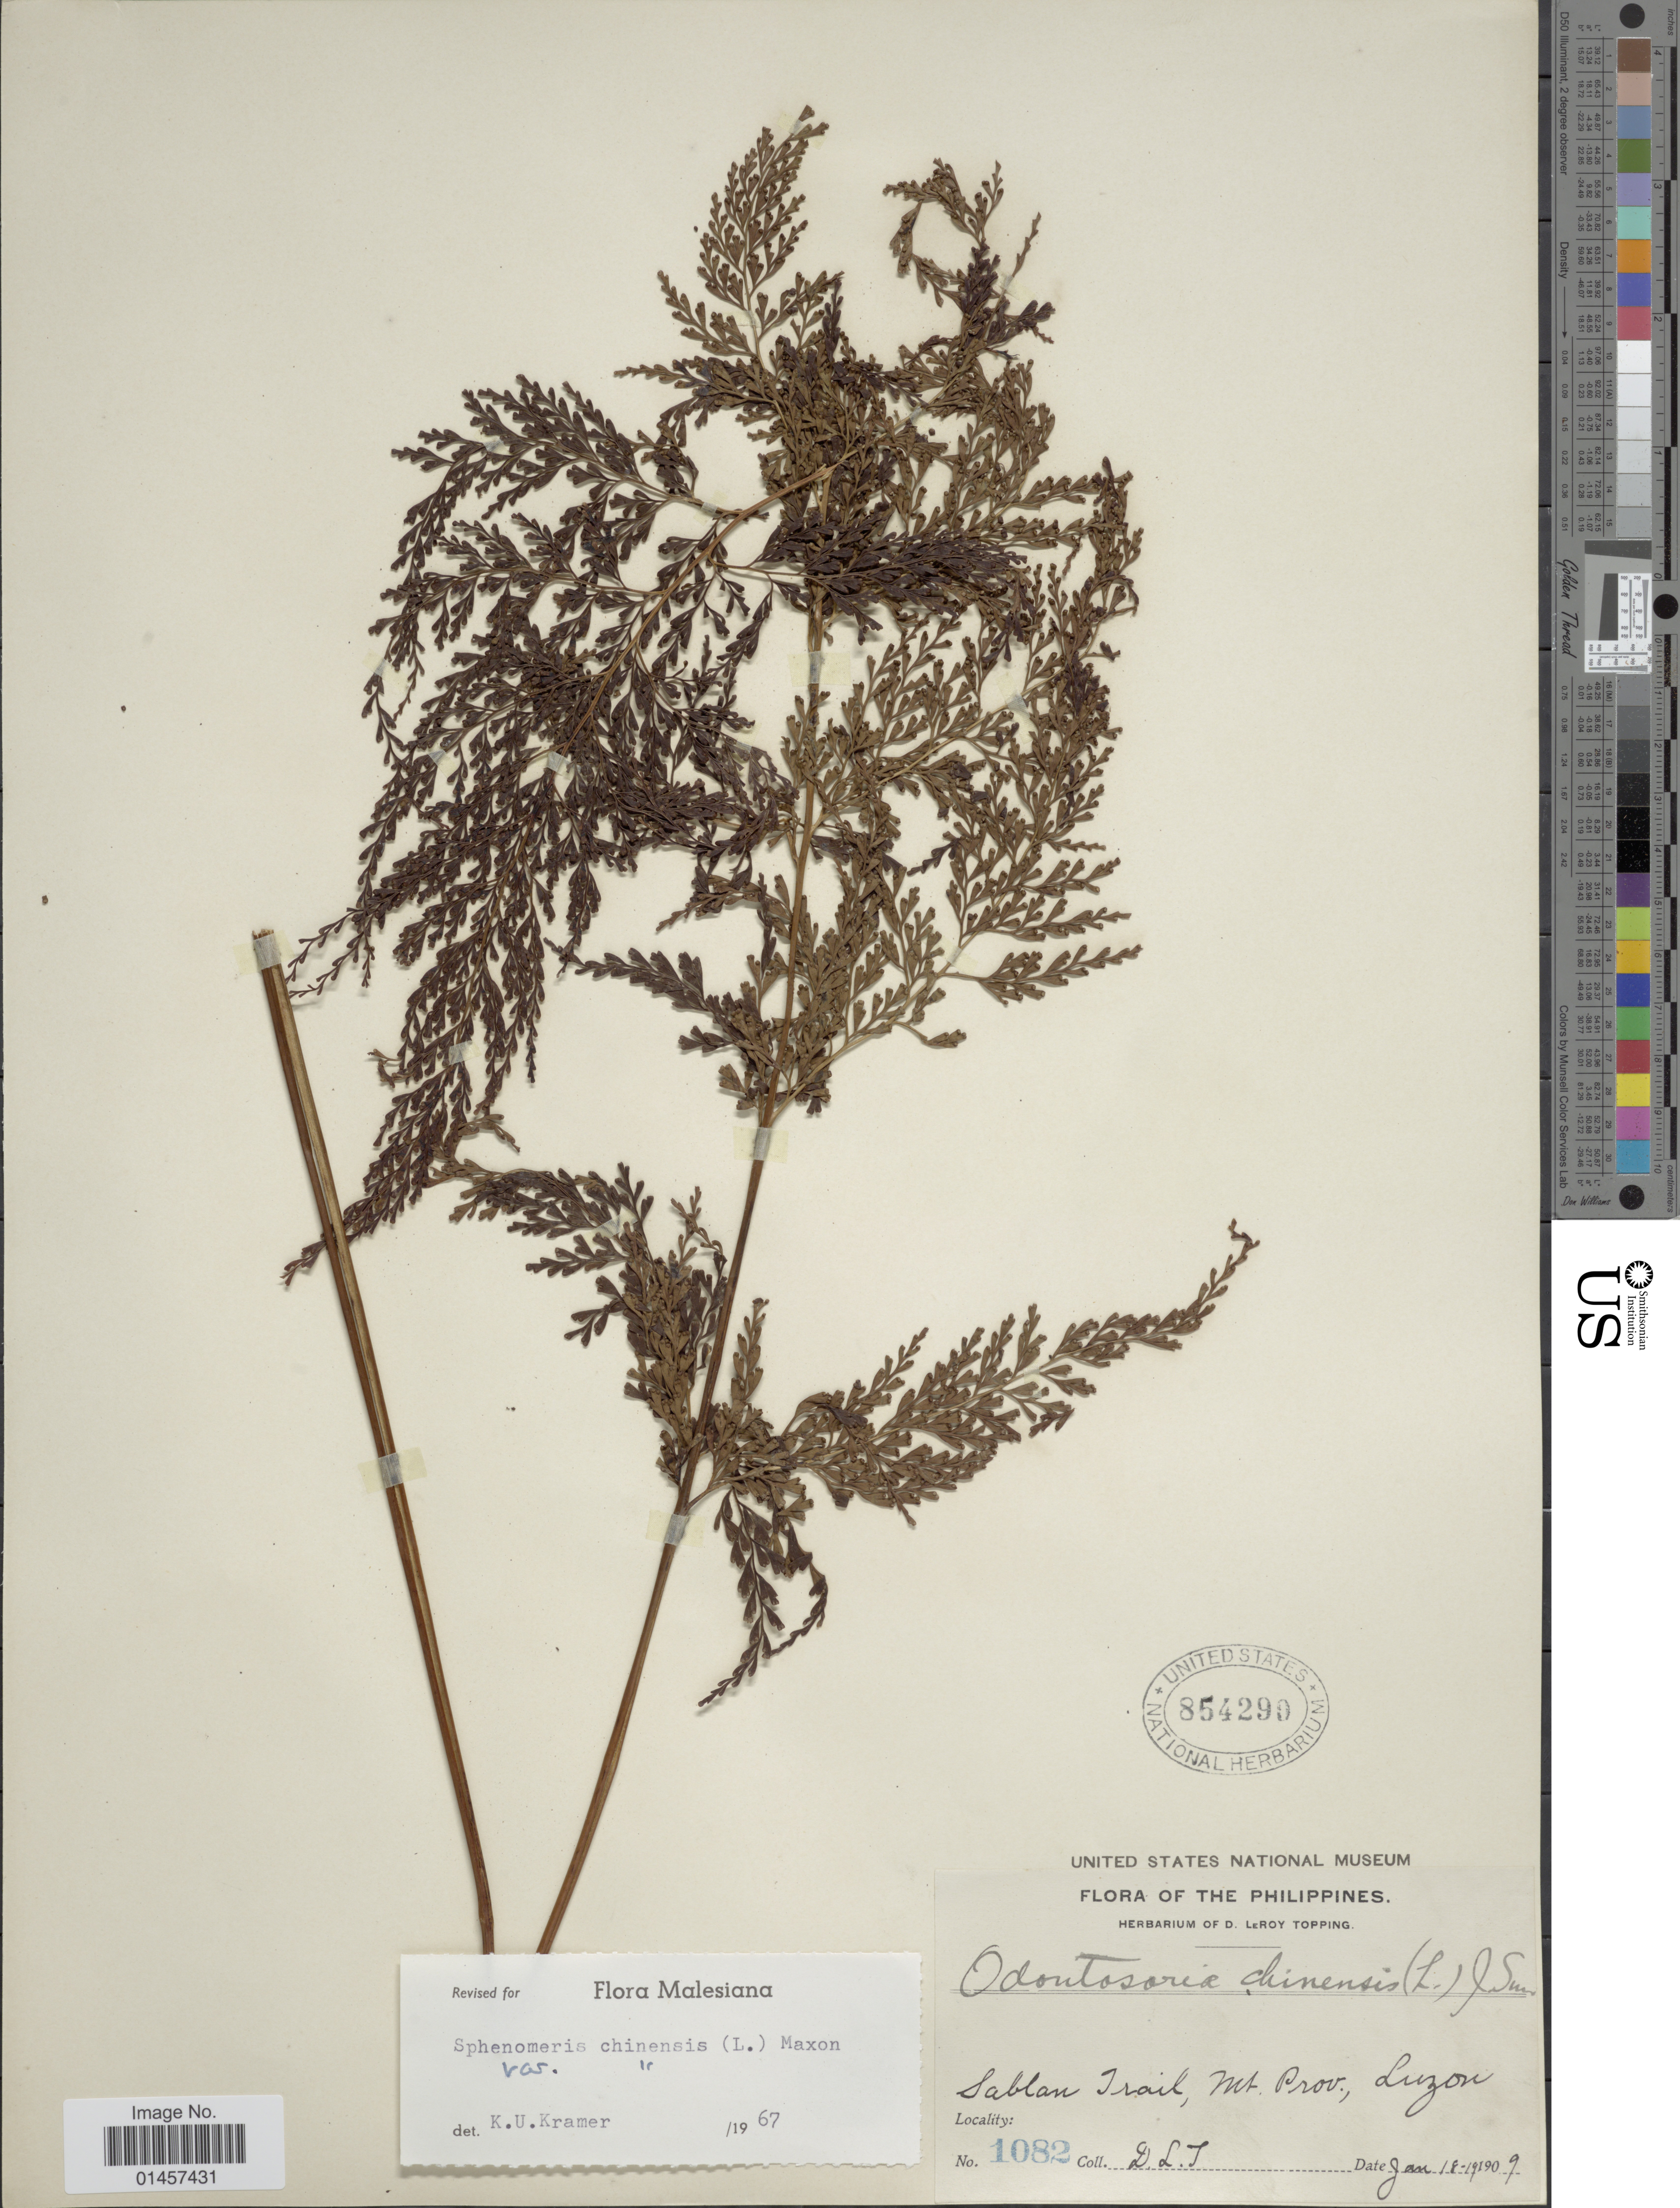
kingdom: Plantae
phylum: Tracheophyta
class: Polypodiopsida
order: Polypodiales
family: Lindsaeaceae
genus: Sphenomeris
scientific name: Sphenomeris chinensis var. chinensis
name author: (L.) Maxon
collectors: D. L. Topping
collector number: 1082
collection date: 1909-01-18/1909-01-19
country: Philippines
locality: Sablan trail, Mt. prov. Luzon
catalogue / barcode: US 854299